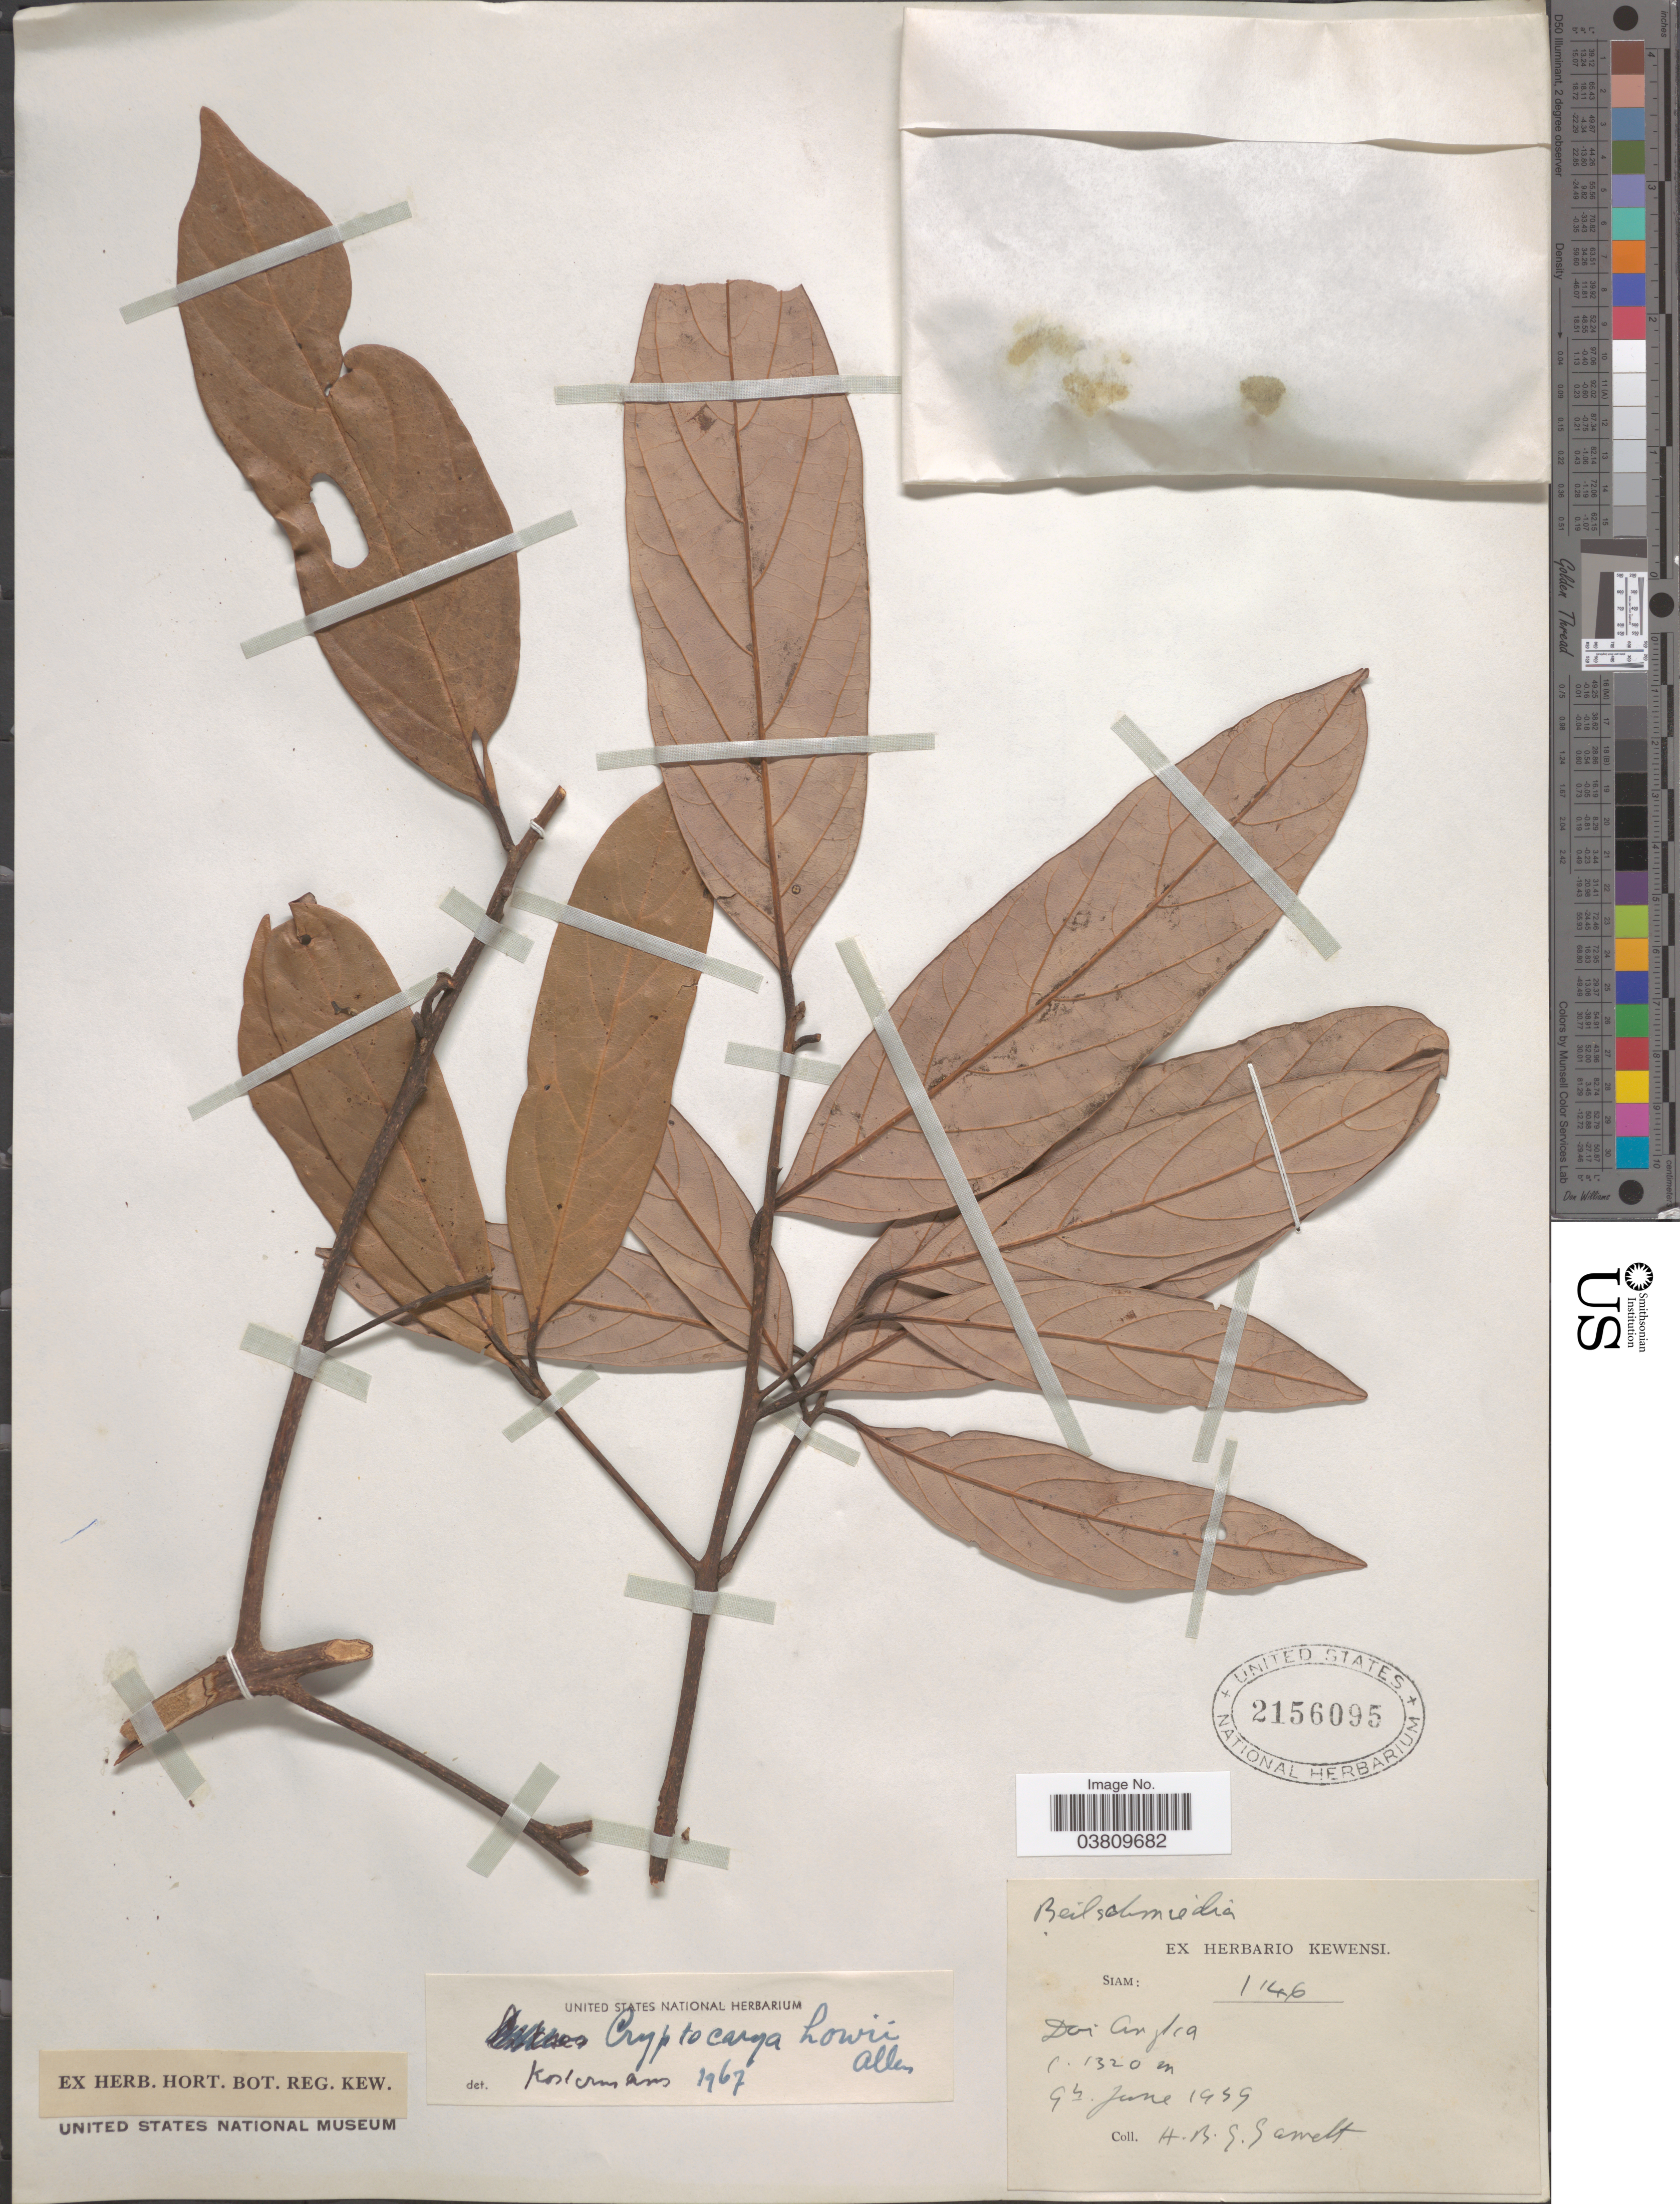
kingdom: Plantae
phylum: Tracheophyta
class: Magnoliopsida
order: Laurales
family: Lauraceae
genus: Cryptocarya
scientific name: Cryptocarya howii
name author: C.K. Allen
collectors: H. Garrett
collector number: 1146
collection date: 1949-06-09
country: Thailand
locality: Siam. Doi Anjlia [interpreted].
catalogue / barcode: US 2156095